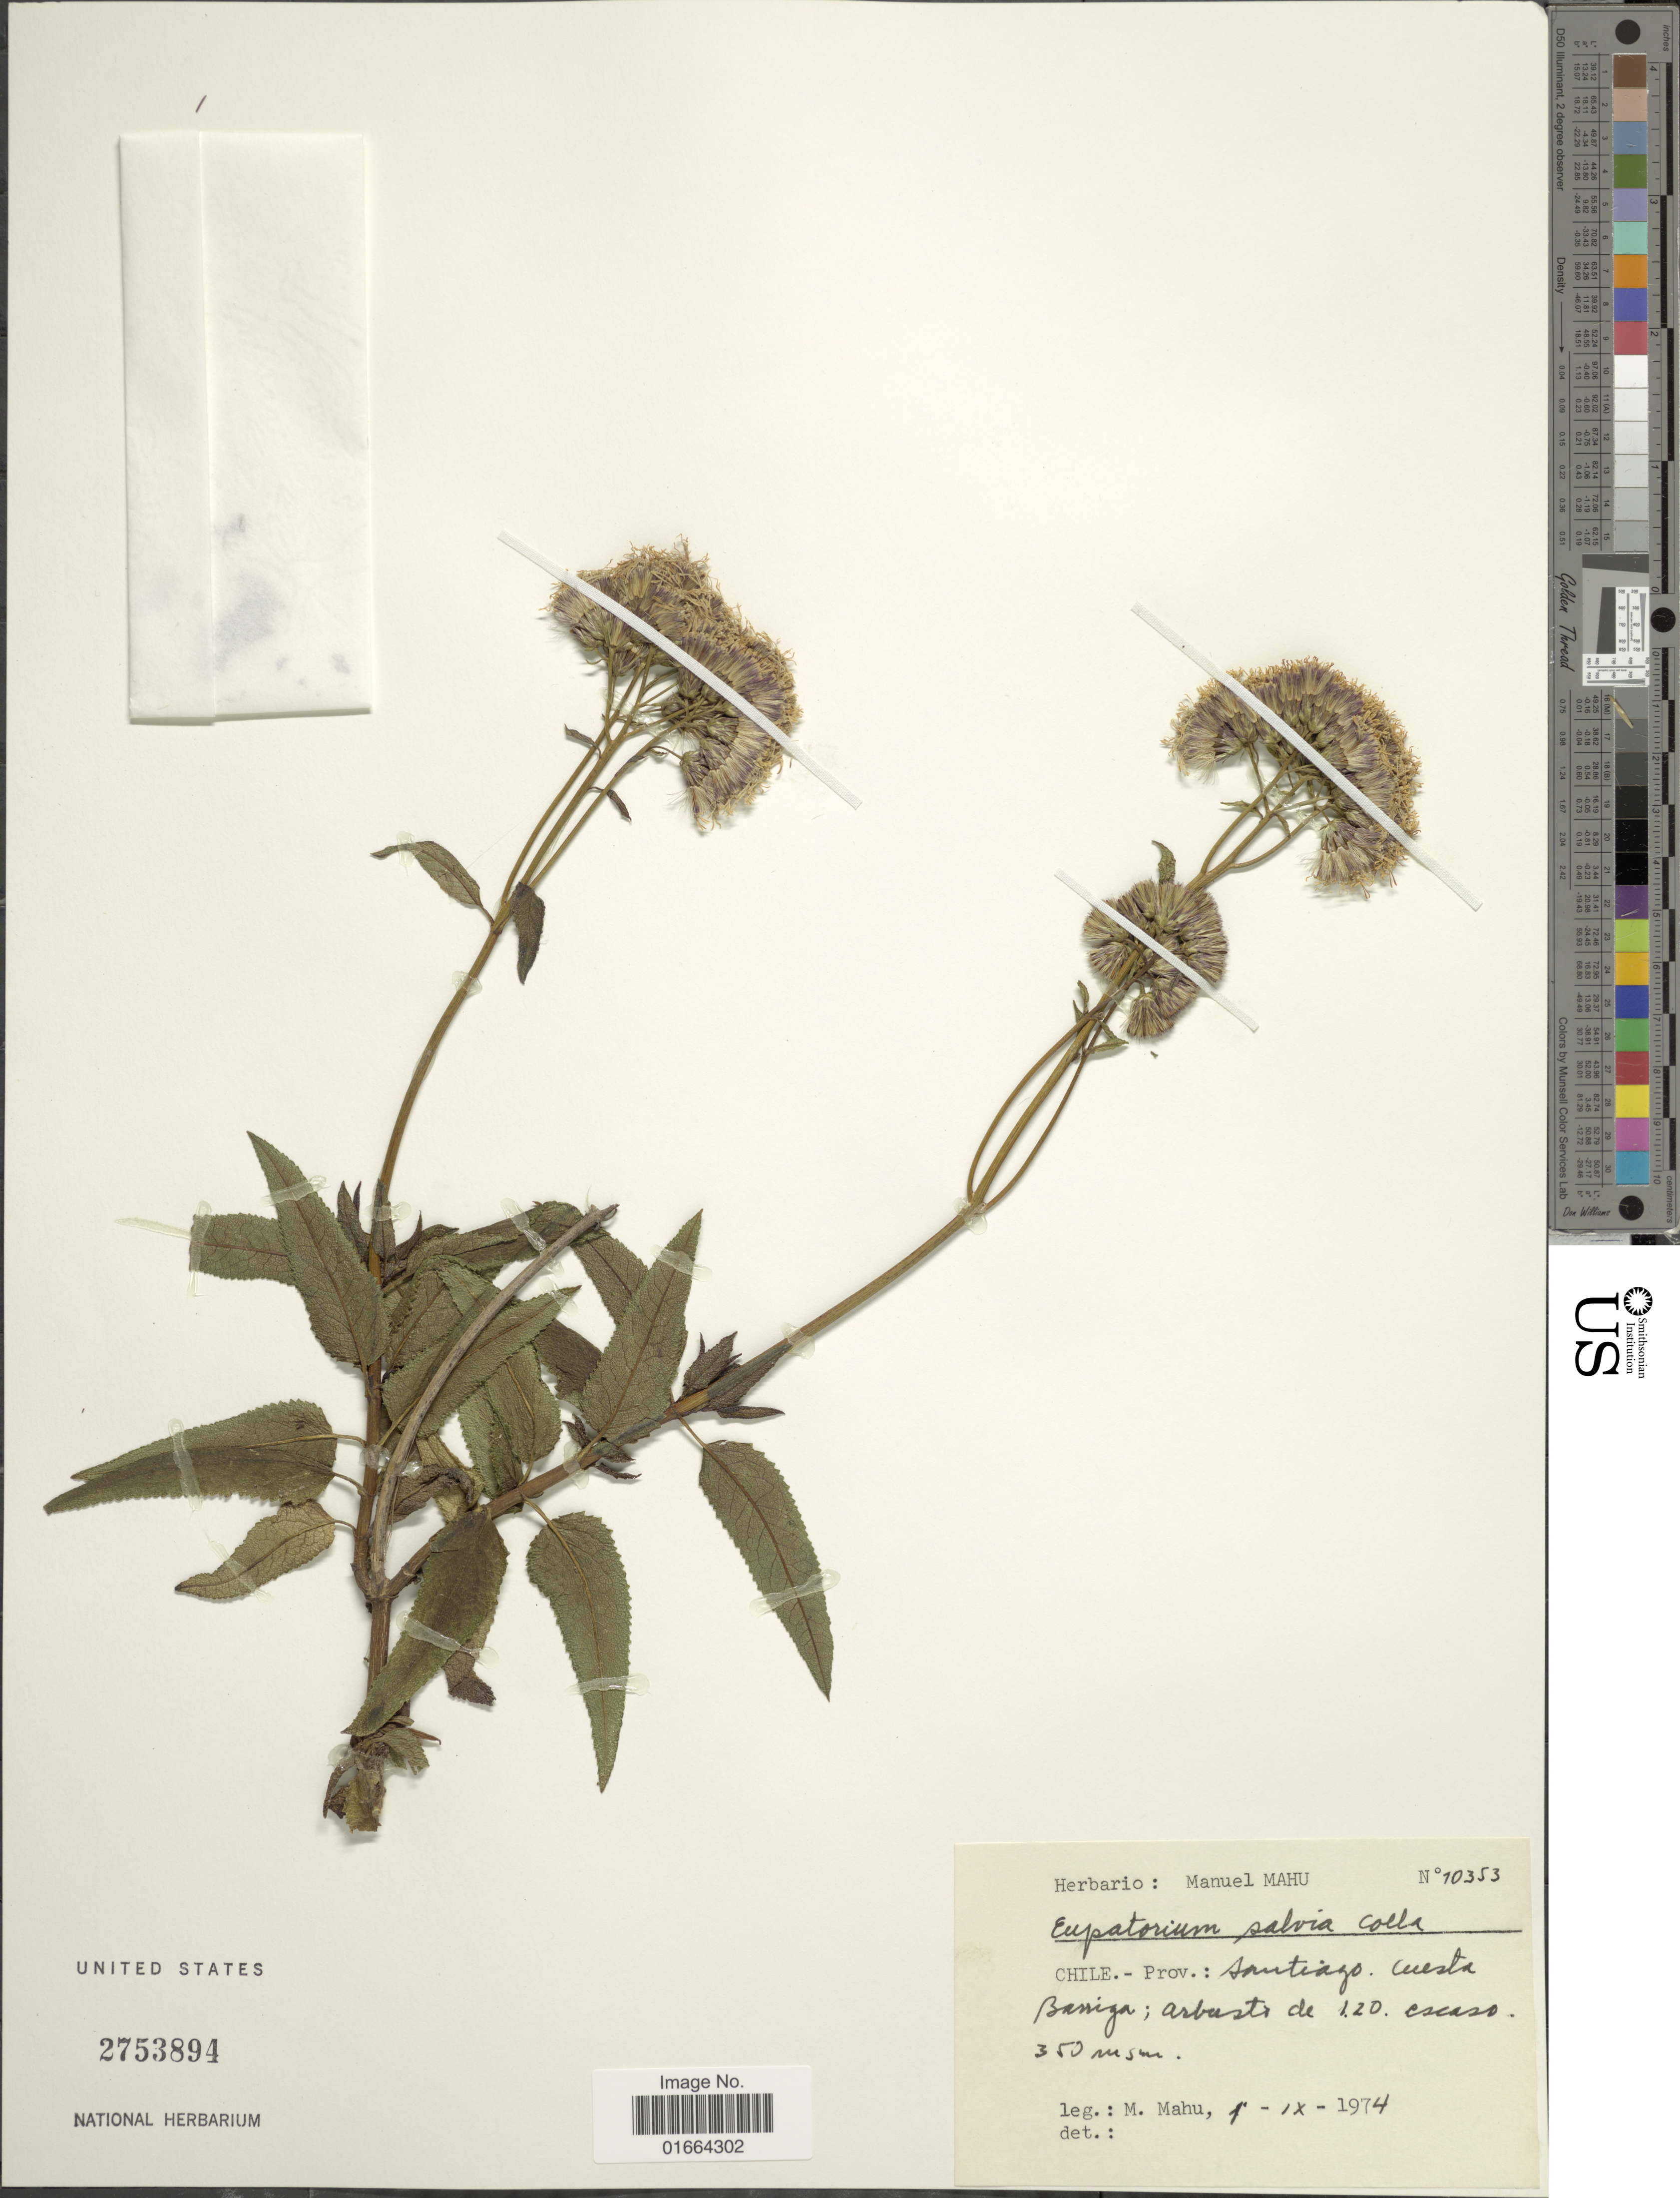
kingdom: Plantae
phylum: Tracheophyta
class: Magnoliopsida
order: Asterales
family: Asteraceae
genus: Aristeguietia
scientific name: Aristeguietia salvia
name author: (Colla) R.M. King & H. Rob.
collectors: M. Mahu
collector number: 10353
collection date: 1974-09-01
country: Chile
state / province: Región Metropolitana (RM)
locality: Prov.: Santiago. Cuesta Barriga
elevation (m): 350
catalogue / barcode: US 2753894